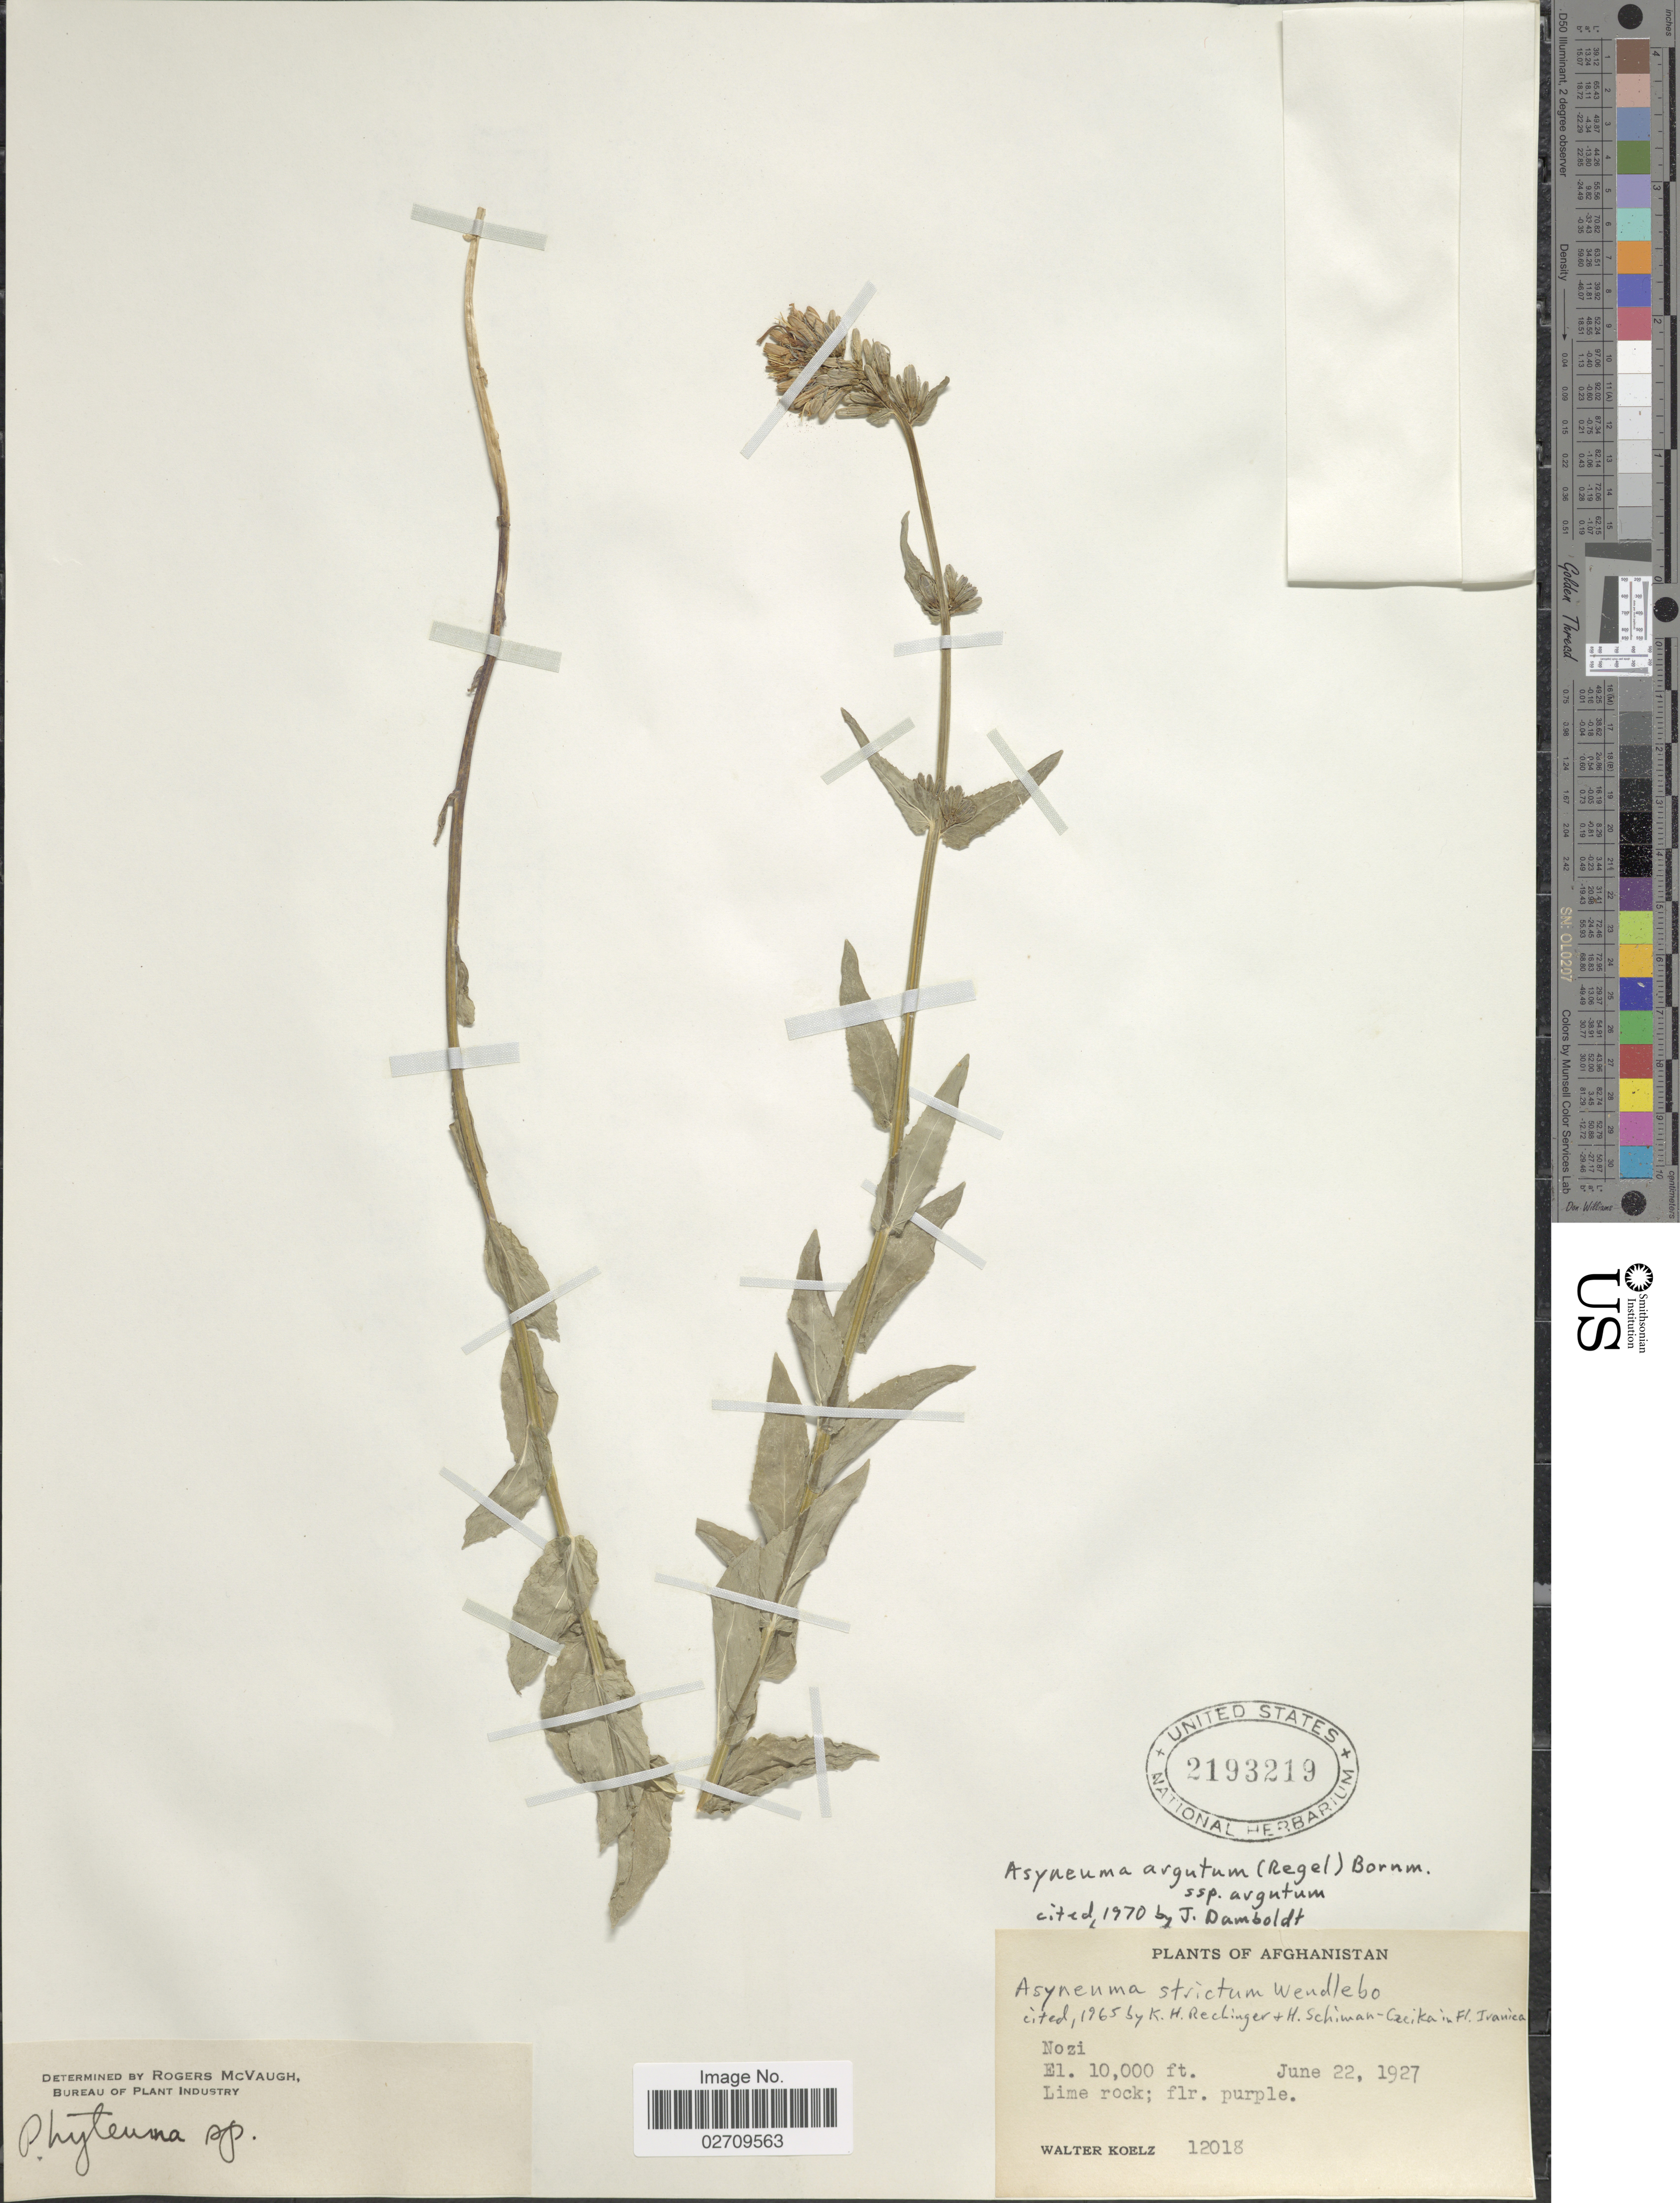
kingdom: Plantae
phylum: Tracheophyta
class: Magnoliopsida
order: Asterales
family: Campanulaceae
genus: Asyneuma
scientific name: Asyneuma argutum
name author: (Regel) Bornm.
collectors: W. N. Koelz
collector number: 12018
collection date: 1927-06-22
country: Afghanistan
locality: Nozi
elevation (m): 3048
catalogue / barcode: US 2193219